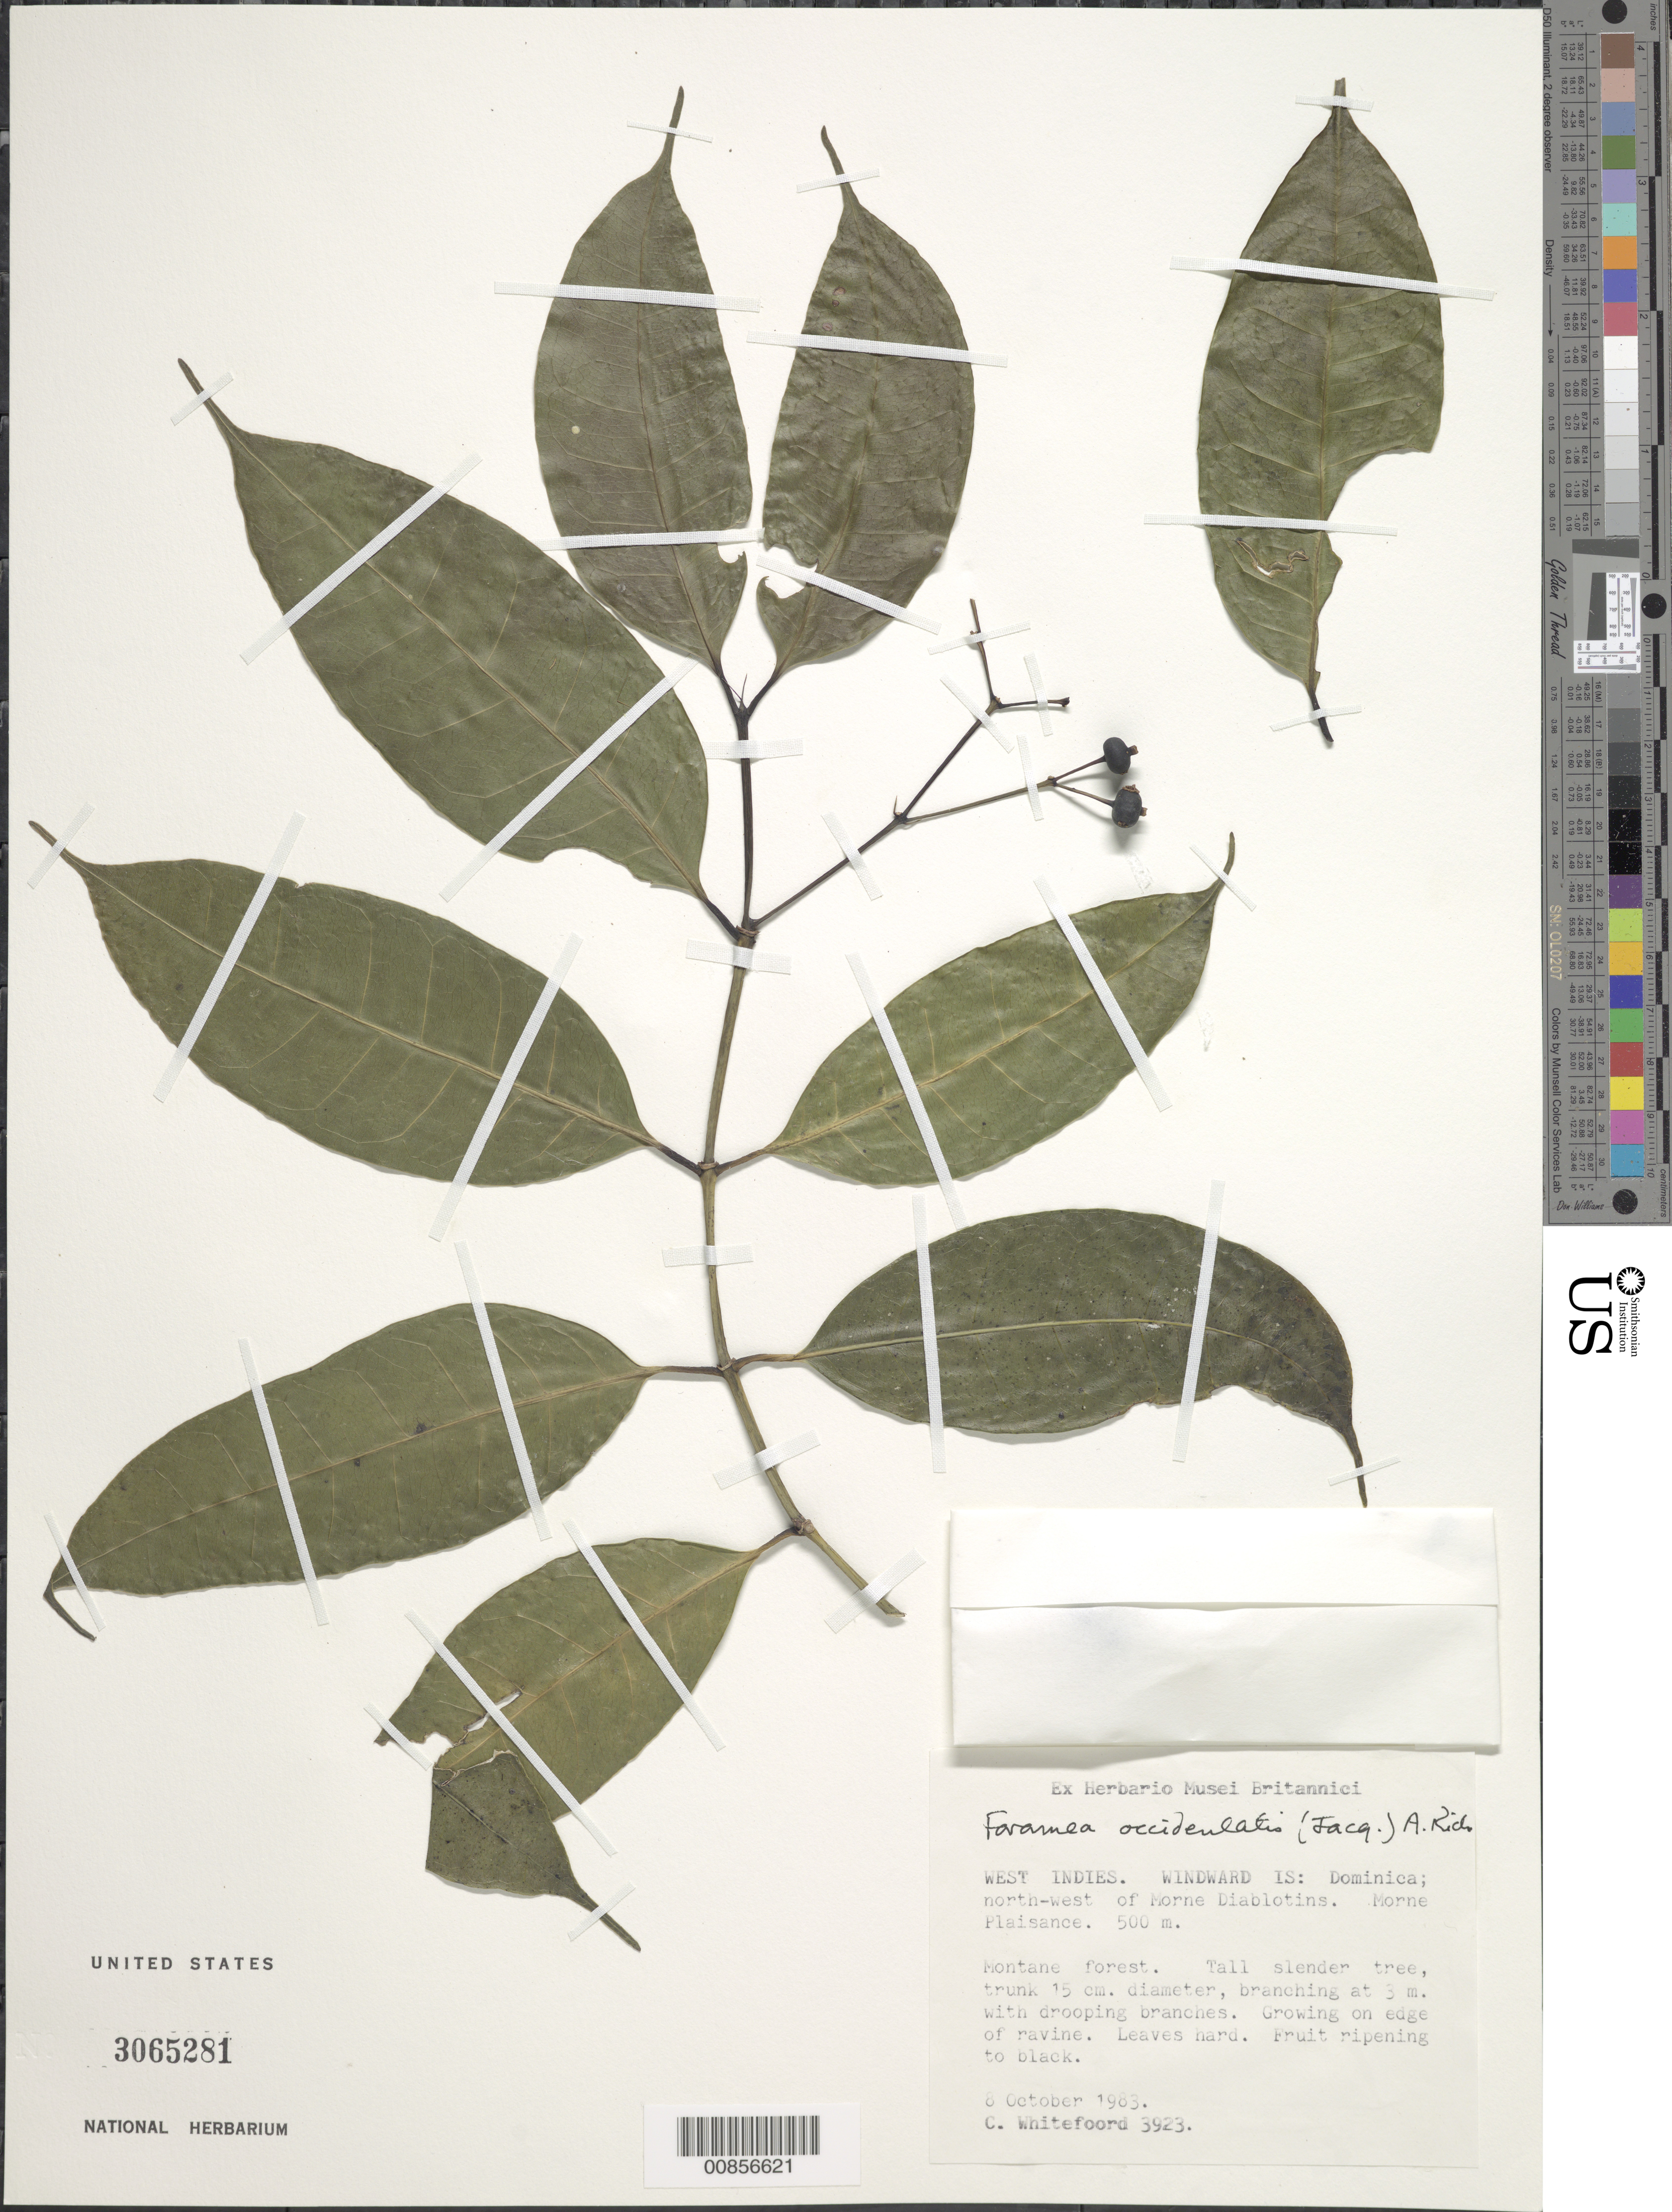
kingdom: Plantae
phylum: Tracheophyta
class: Magnoliopsida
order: Gentianales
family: Rubiaceae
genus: Faramea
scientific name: Faramea occidentalis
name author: (L.) A. Rich.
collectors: C. Whitefoord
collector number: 3923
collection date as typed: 08 Oct 1983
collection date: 1983-10-08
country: Dominica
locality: Morne Plaisance, northwest of Morne Diablotins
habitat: Montane forest, on edge of ravine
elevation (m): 500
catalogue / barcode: US 3065281